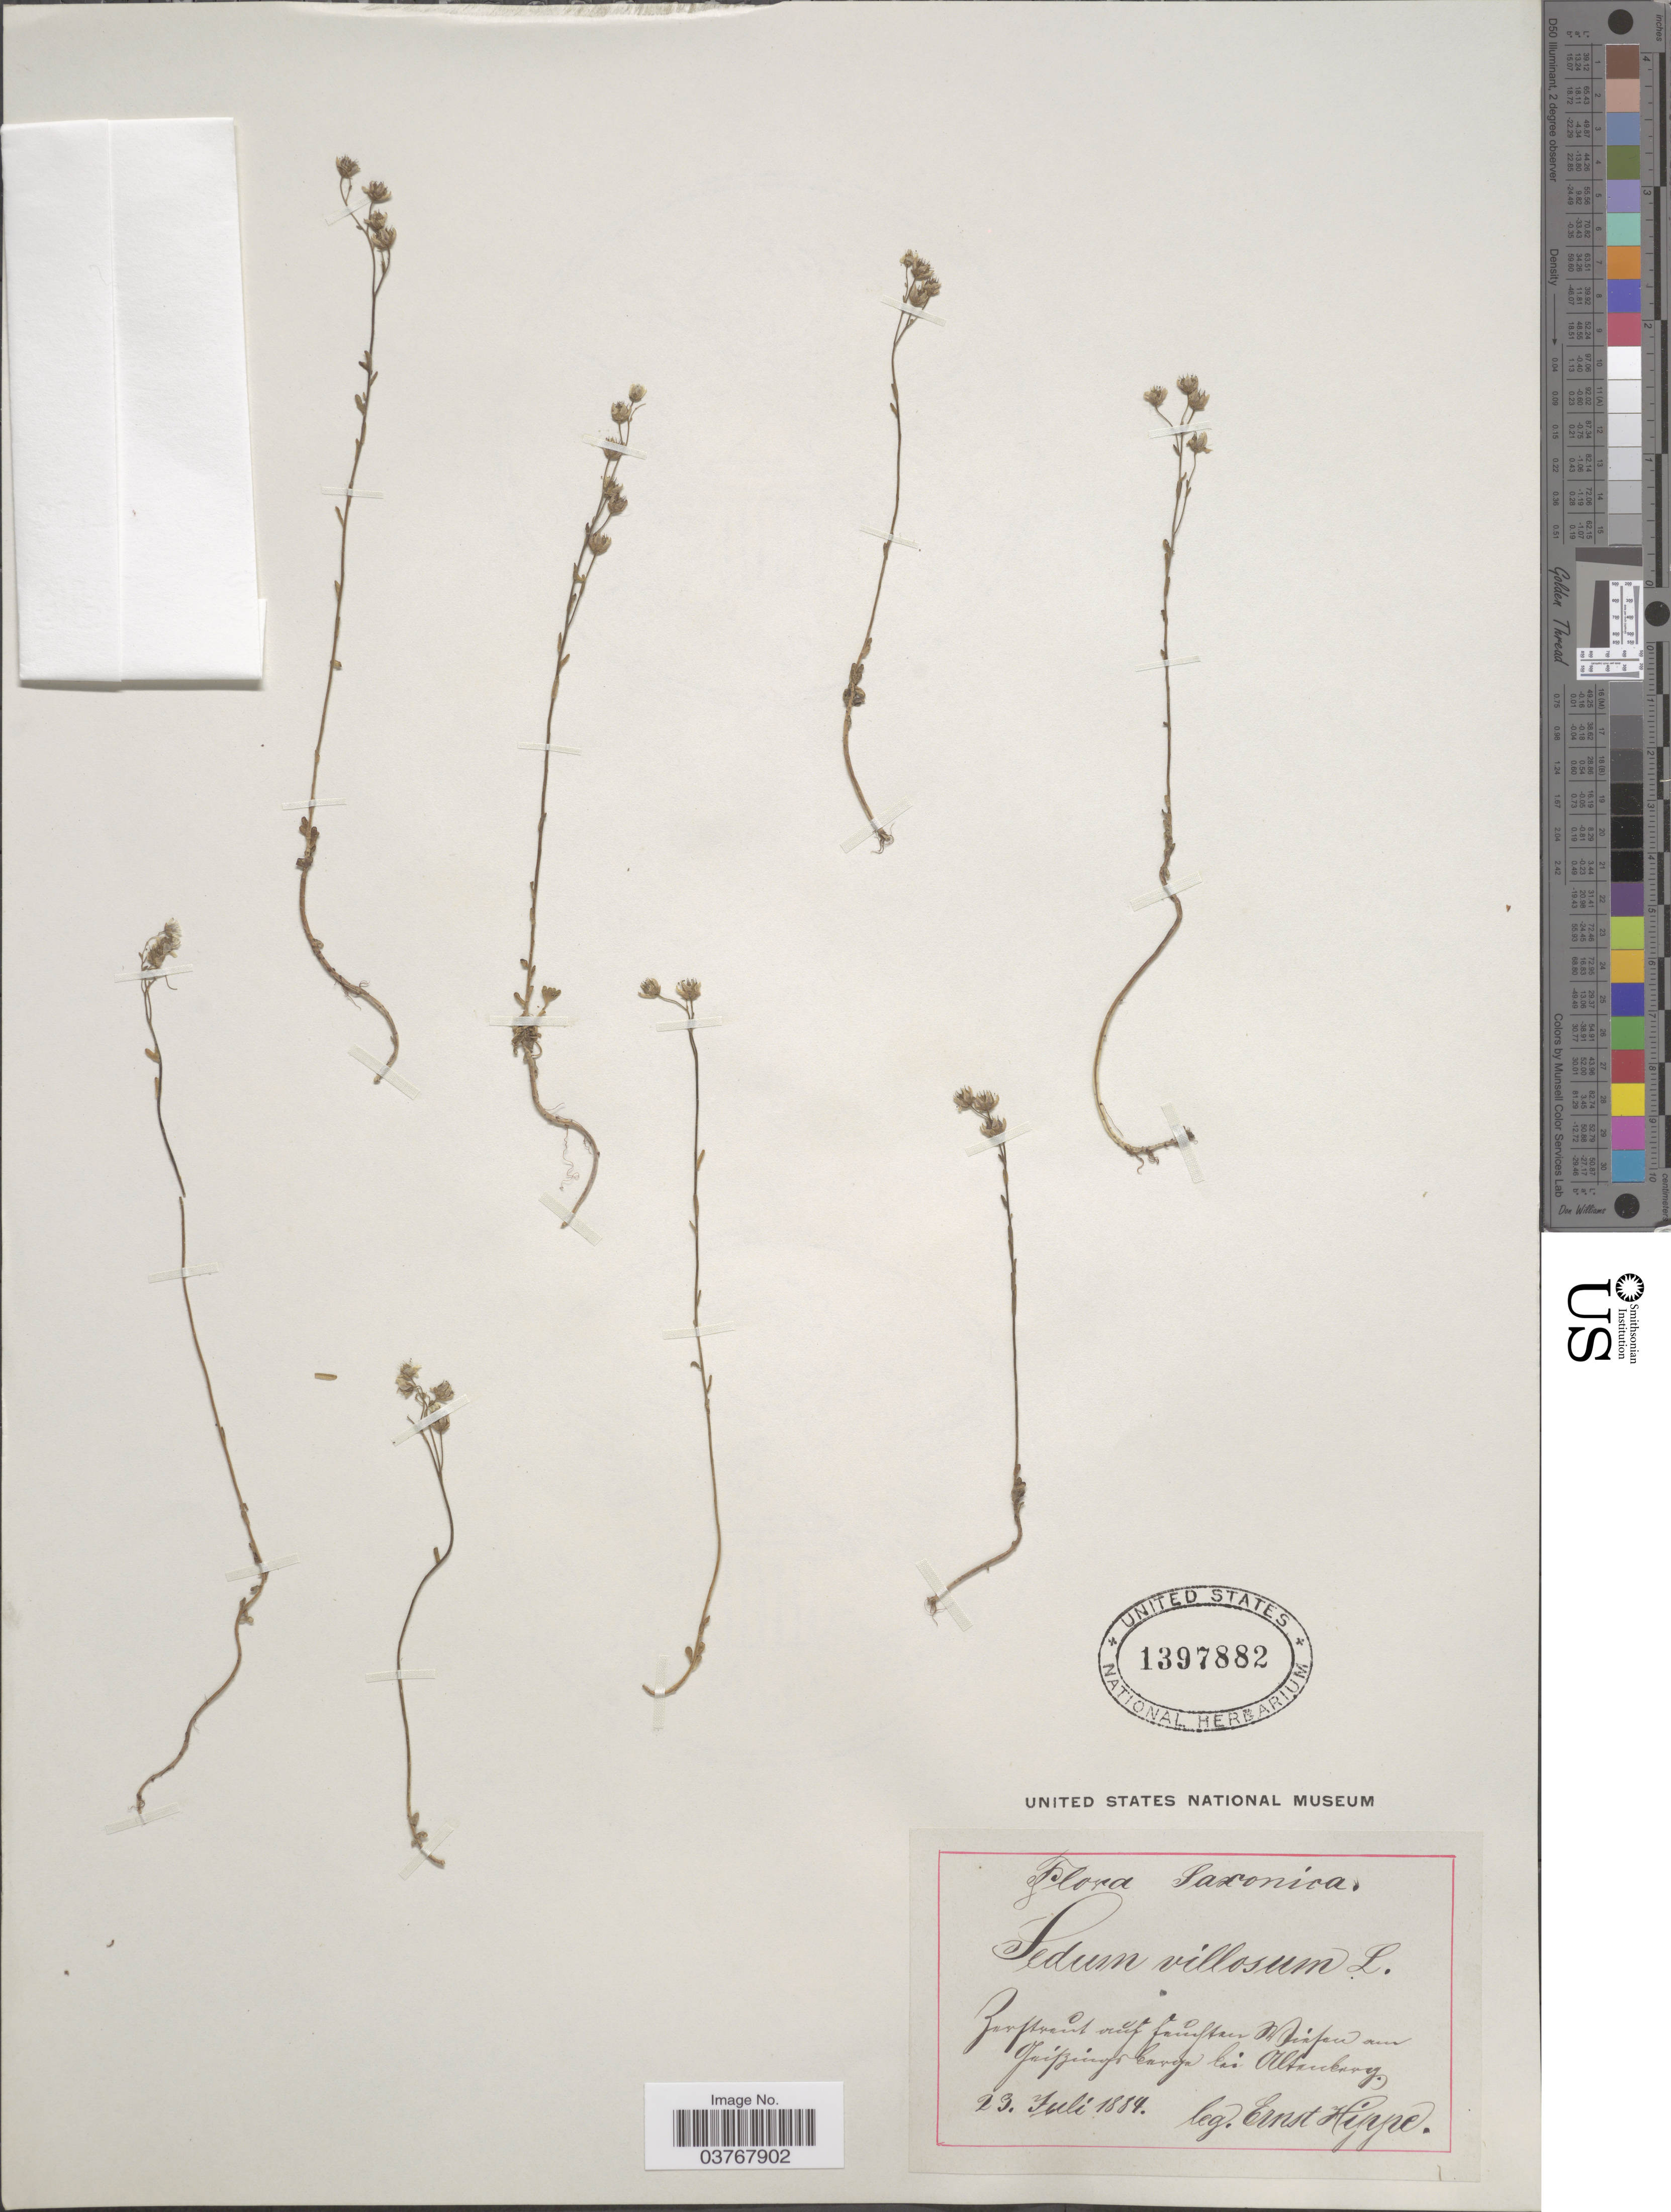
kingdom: Plantae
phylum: Tracheophyta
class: Magnoliopsida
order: Saxifragales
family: Crassulaceae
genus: Sedum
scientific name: Sedum villosum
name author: L.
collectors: E. Hippe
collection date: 1884-07-23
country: Germany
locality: Saxonica. [illegible text].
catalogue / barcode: US 1397882